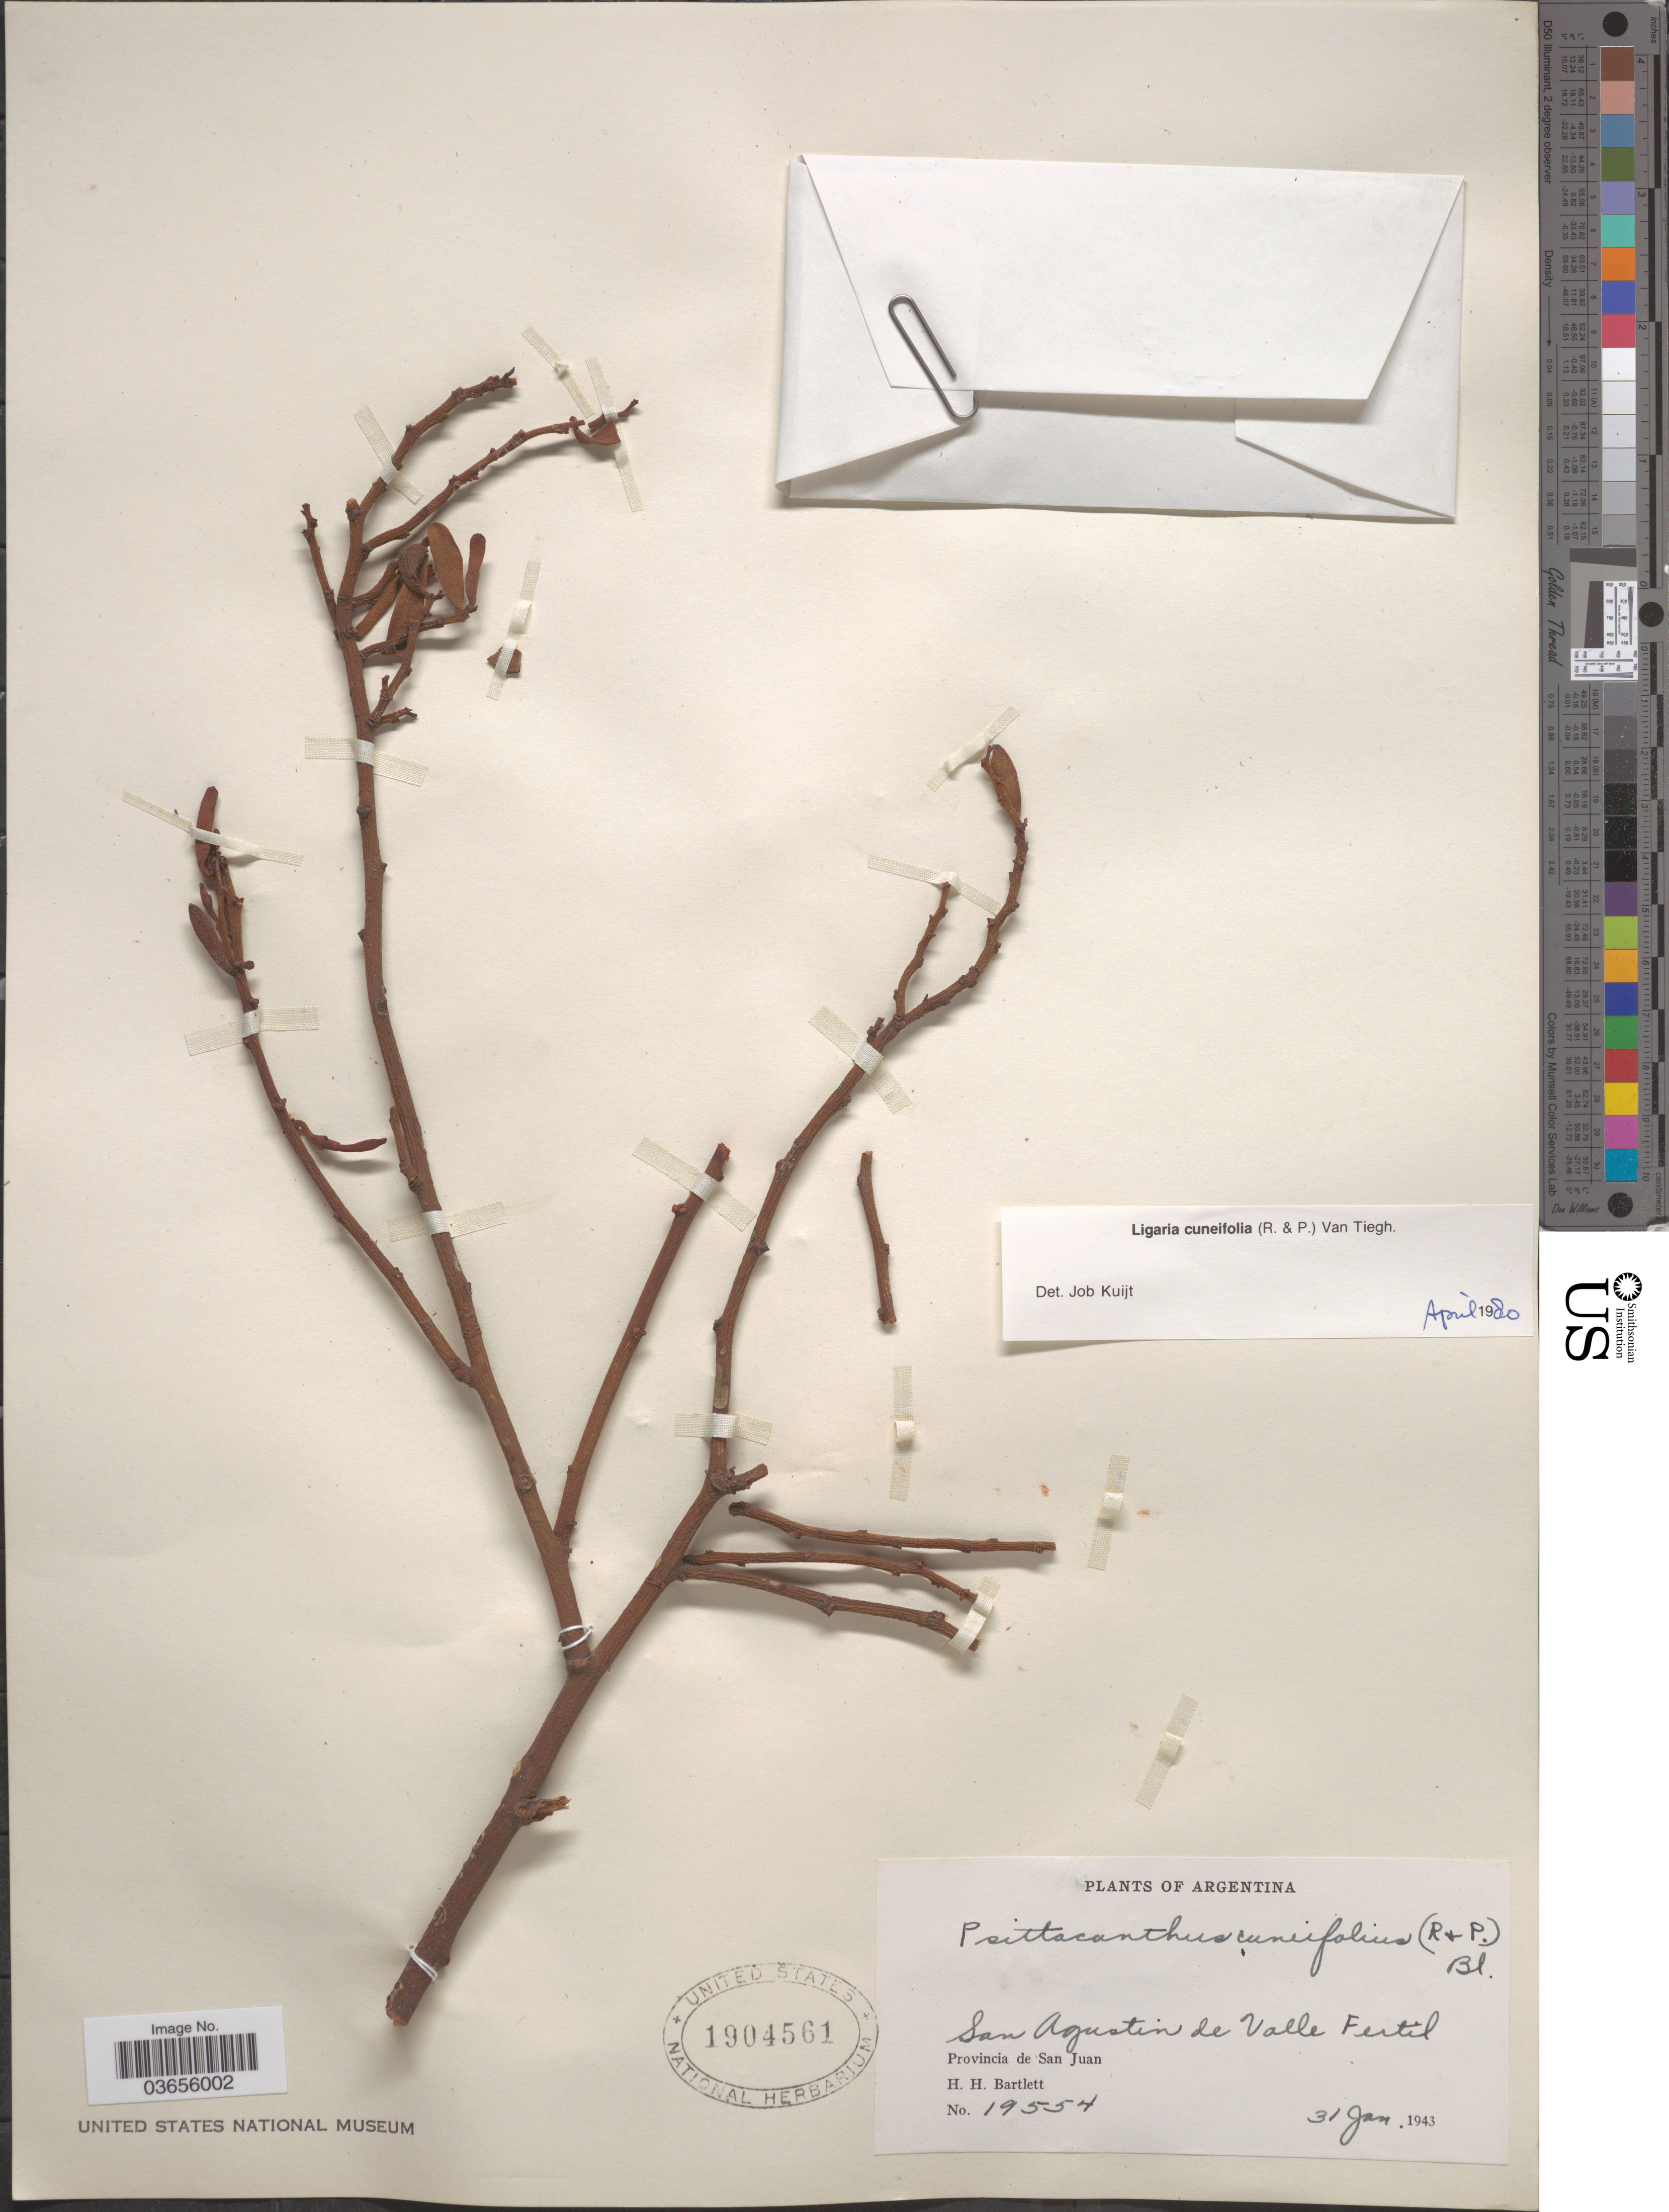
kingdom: Plantae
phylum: Tracheophyta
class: Magnoliopsida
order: Santalales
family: Loranthaceae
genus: Ligaria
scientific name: Ligaria cuneifolia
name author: (Ruiz & Pav.) Tiegh.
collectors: H. H. Bartlett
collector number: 19554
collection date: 1943-01-31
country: Argentina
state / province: San Juan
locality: San Agustin de Valle Fertil.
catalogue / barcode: US 1904561